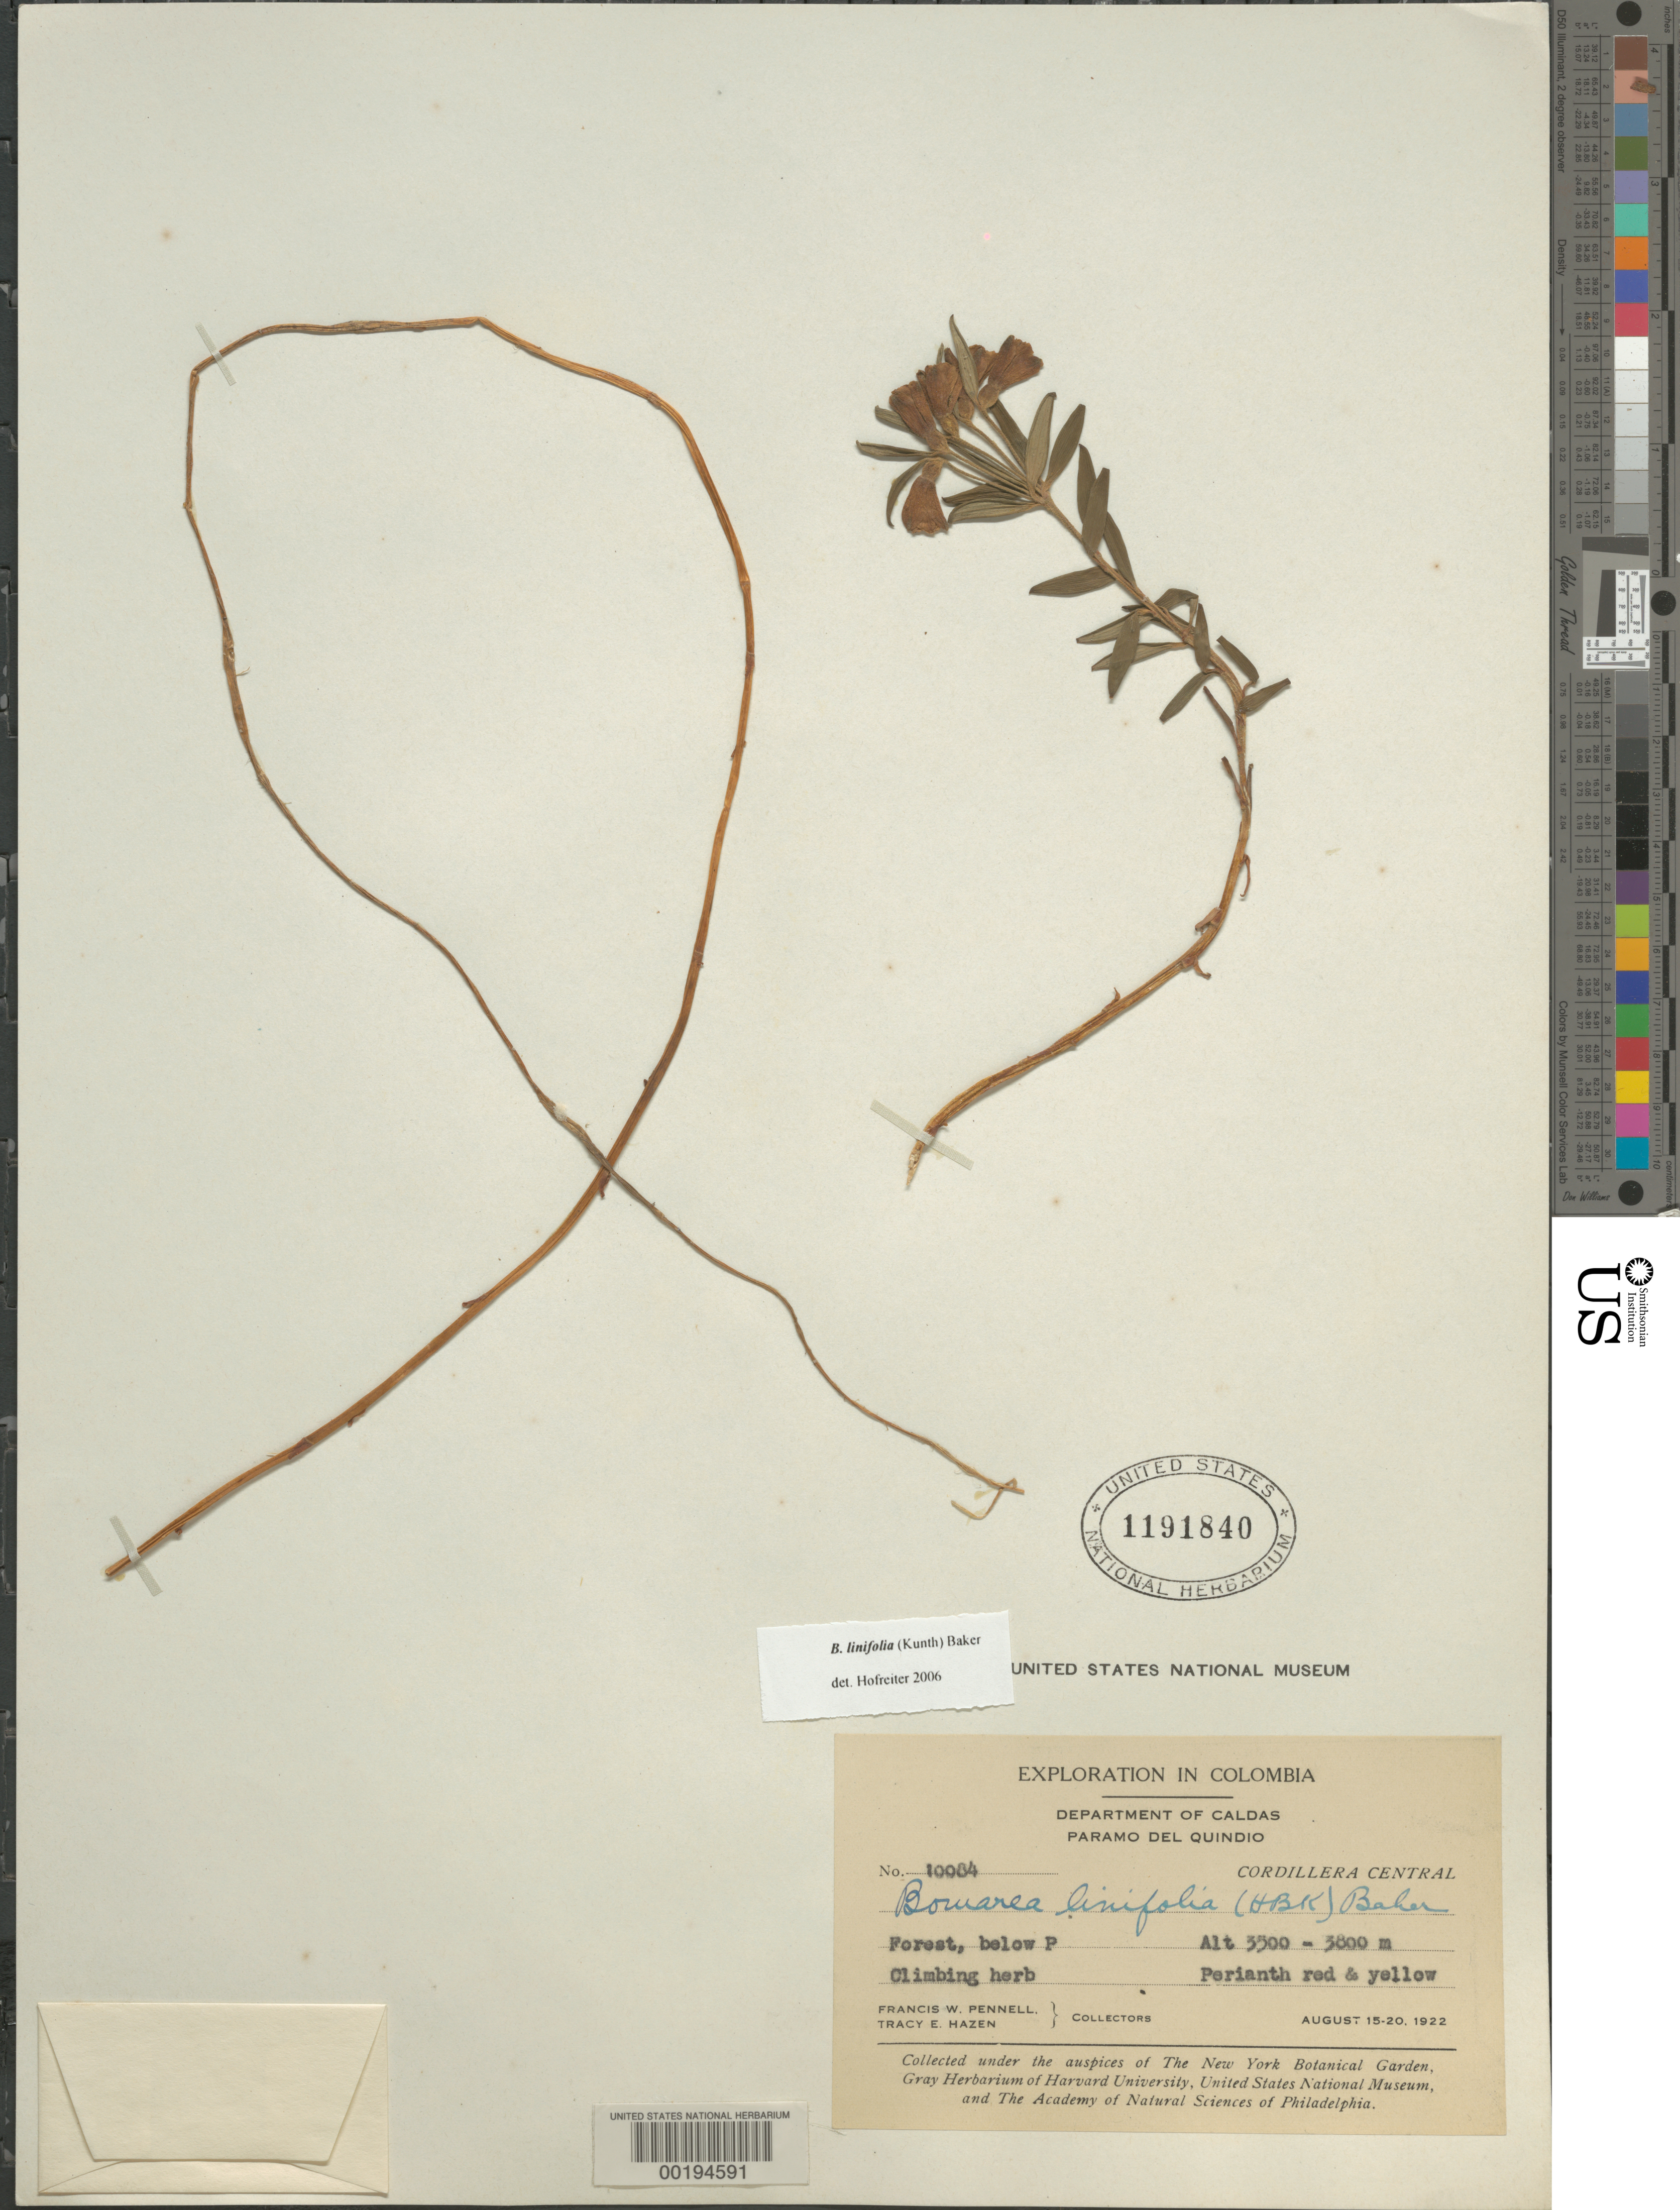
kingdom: Plantae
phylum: Tracheophyta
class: Liliopsida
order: Liliales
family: Alstroemeriaceae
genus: Bomarea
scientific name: Bomarea linifolia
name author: (Kunth) Baker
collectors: F. W. Pennell & T. E. Hazen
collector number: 10084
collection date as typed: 15 Aug 1922 to 20 Aug 1922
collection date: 1922-08-15/1922-08-20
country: Colombia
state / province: Quindío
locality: Paramo del Quindo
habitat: Forest, below p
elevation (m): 3500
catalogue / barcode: US 1191840